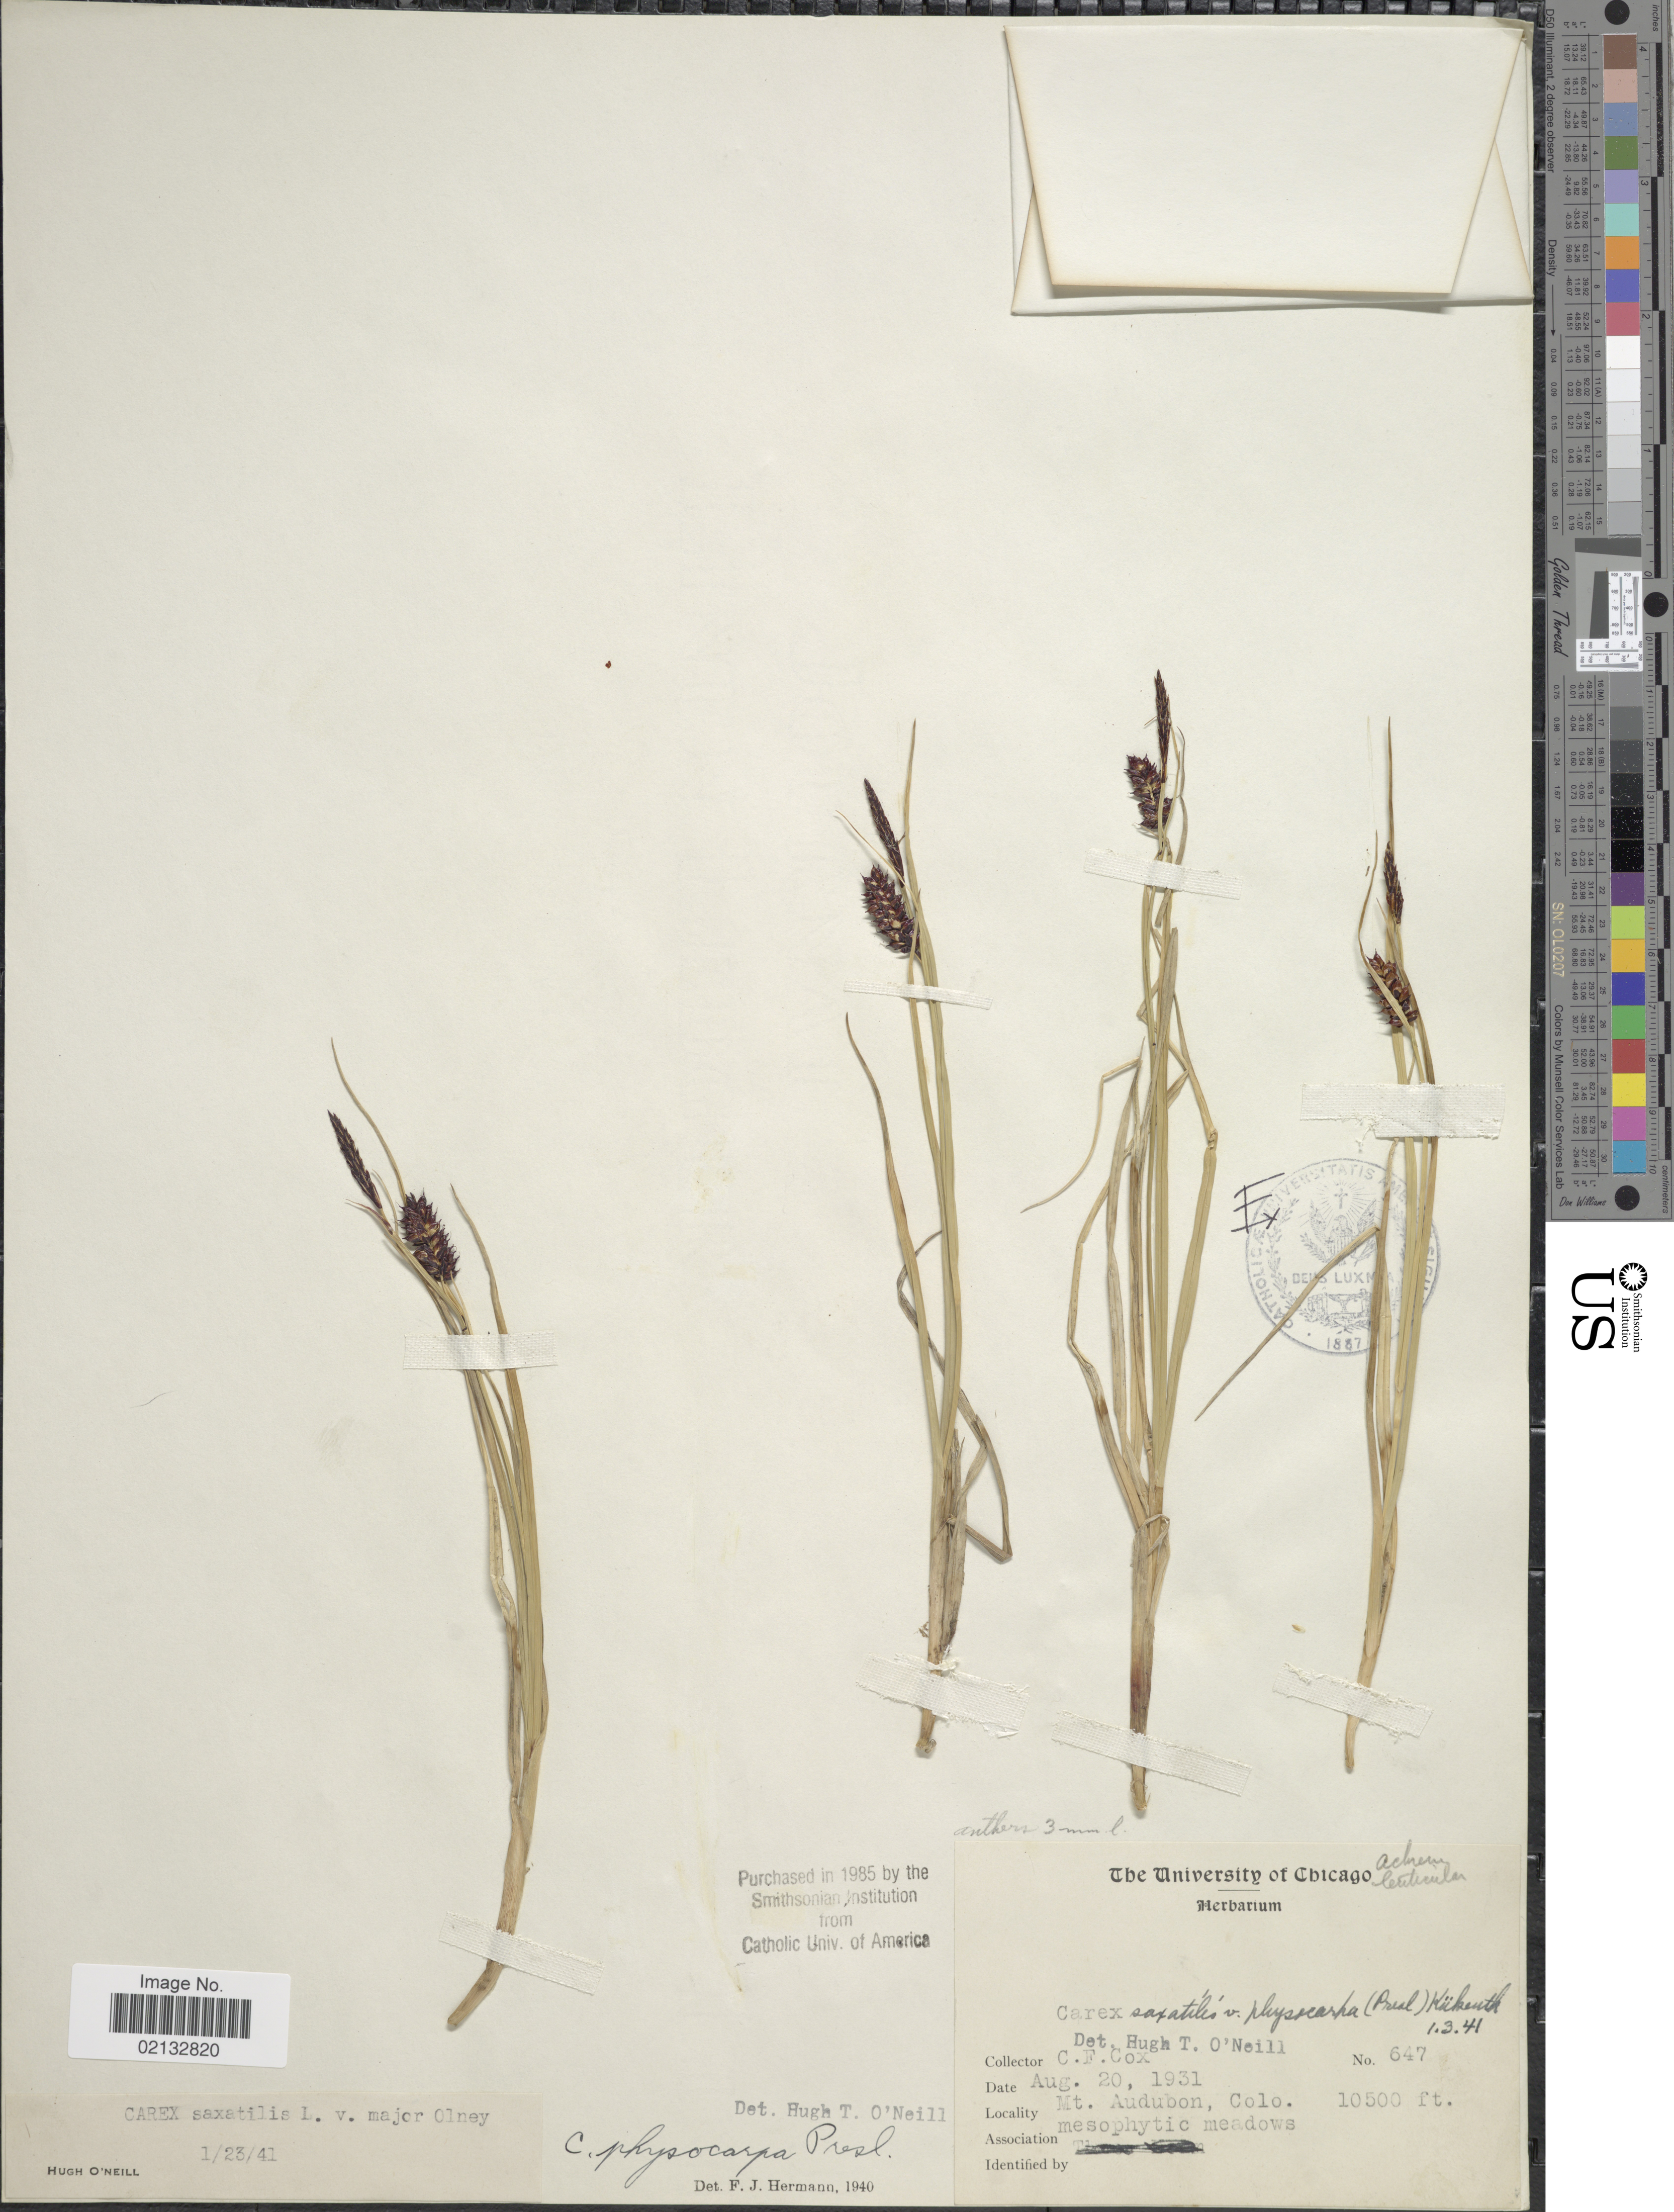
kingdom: Plantae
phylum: Tracheophyta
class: Liliopsida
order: Poales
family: Cyperaceae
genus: Carex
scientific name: Carex saxatilis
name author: L.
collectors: C. Cox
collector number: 647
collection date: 1931-08-20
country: United States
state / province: Colorado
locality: Mt. Audubon, Colo.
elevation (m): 3200